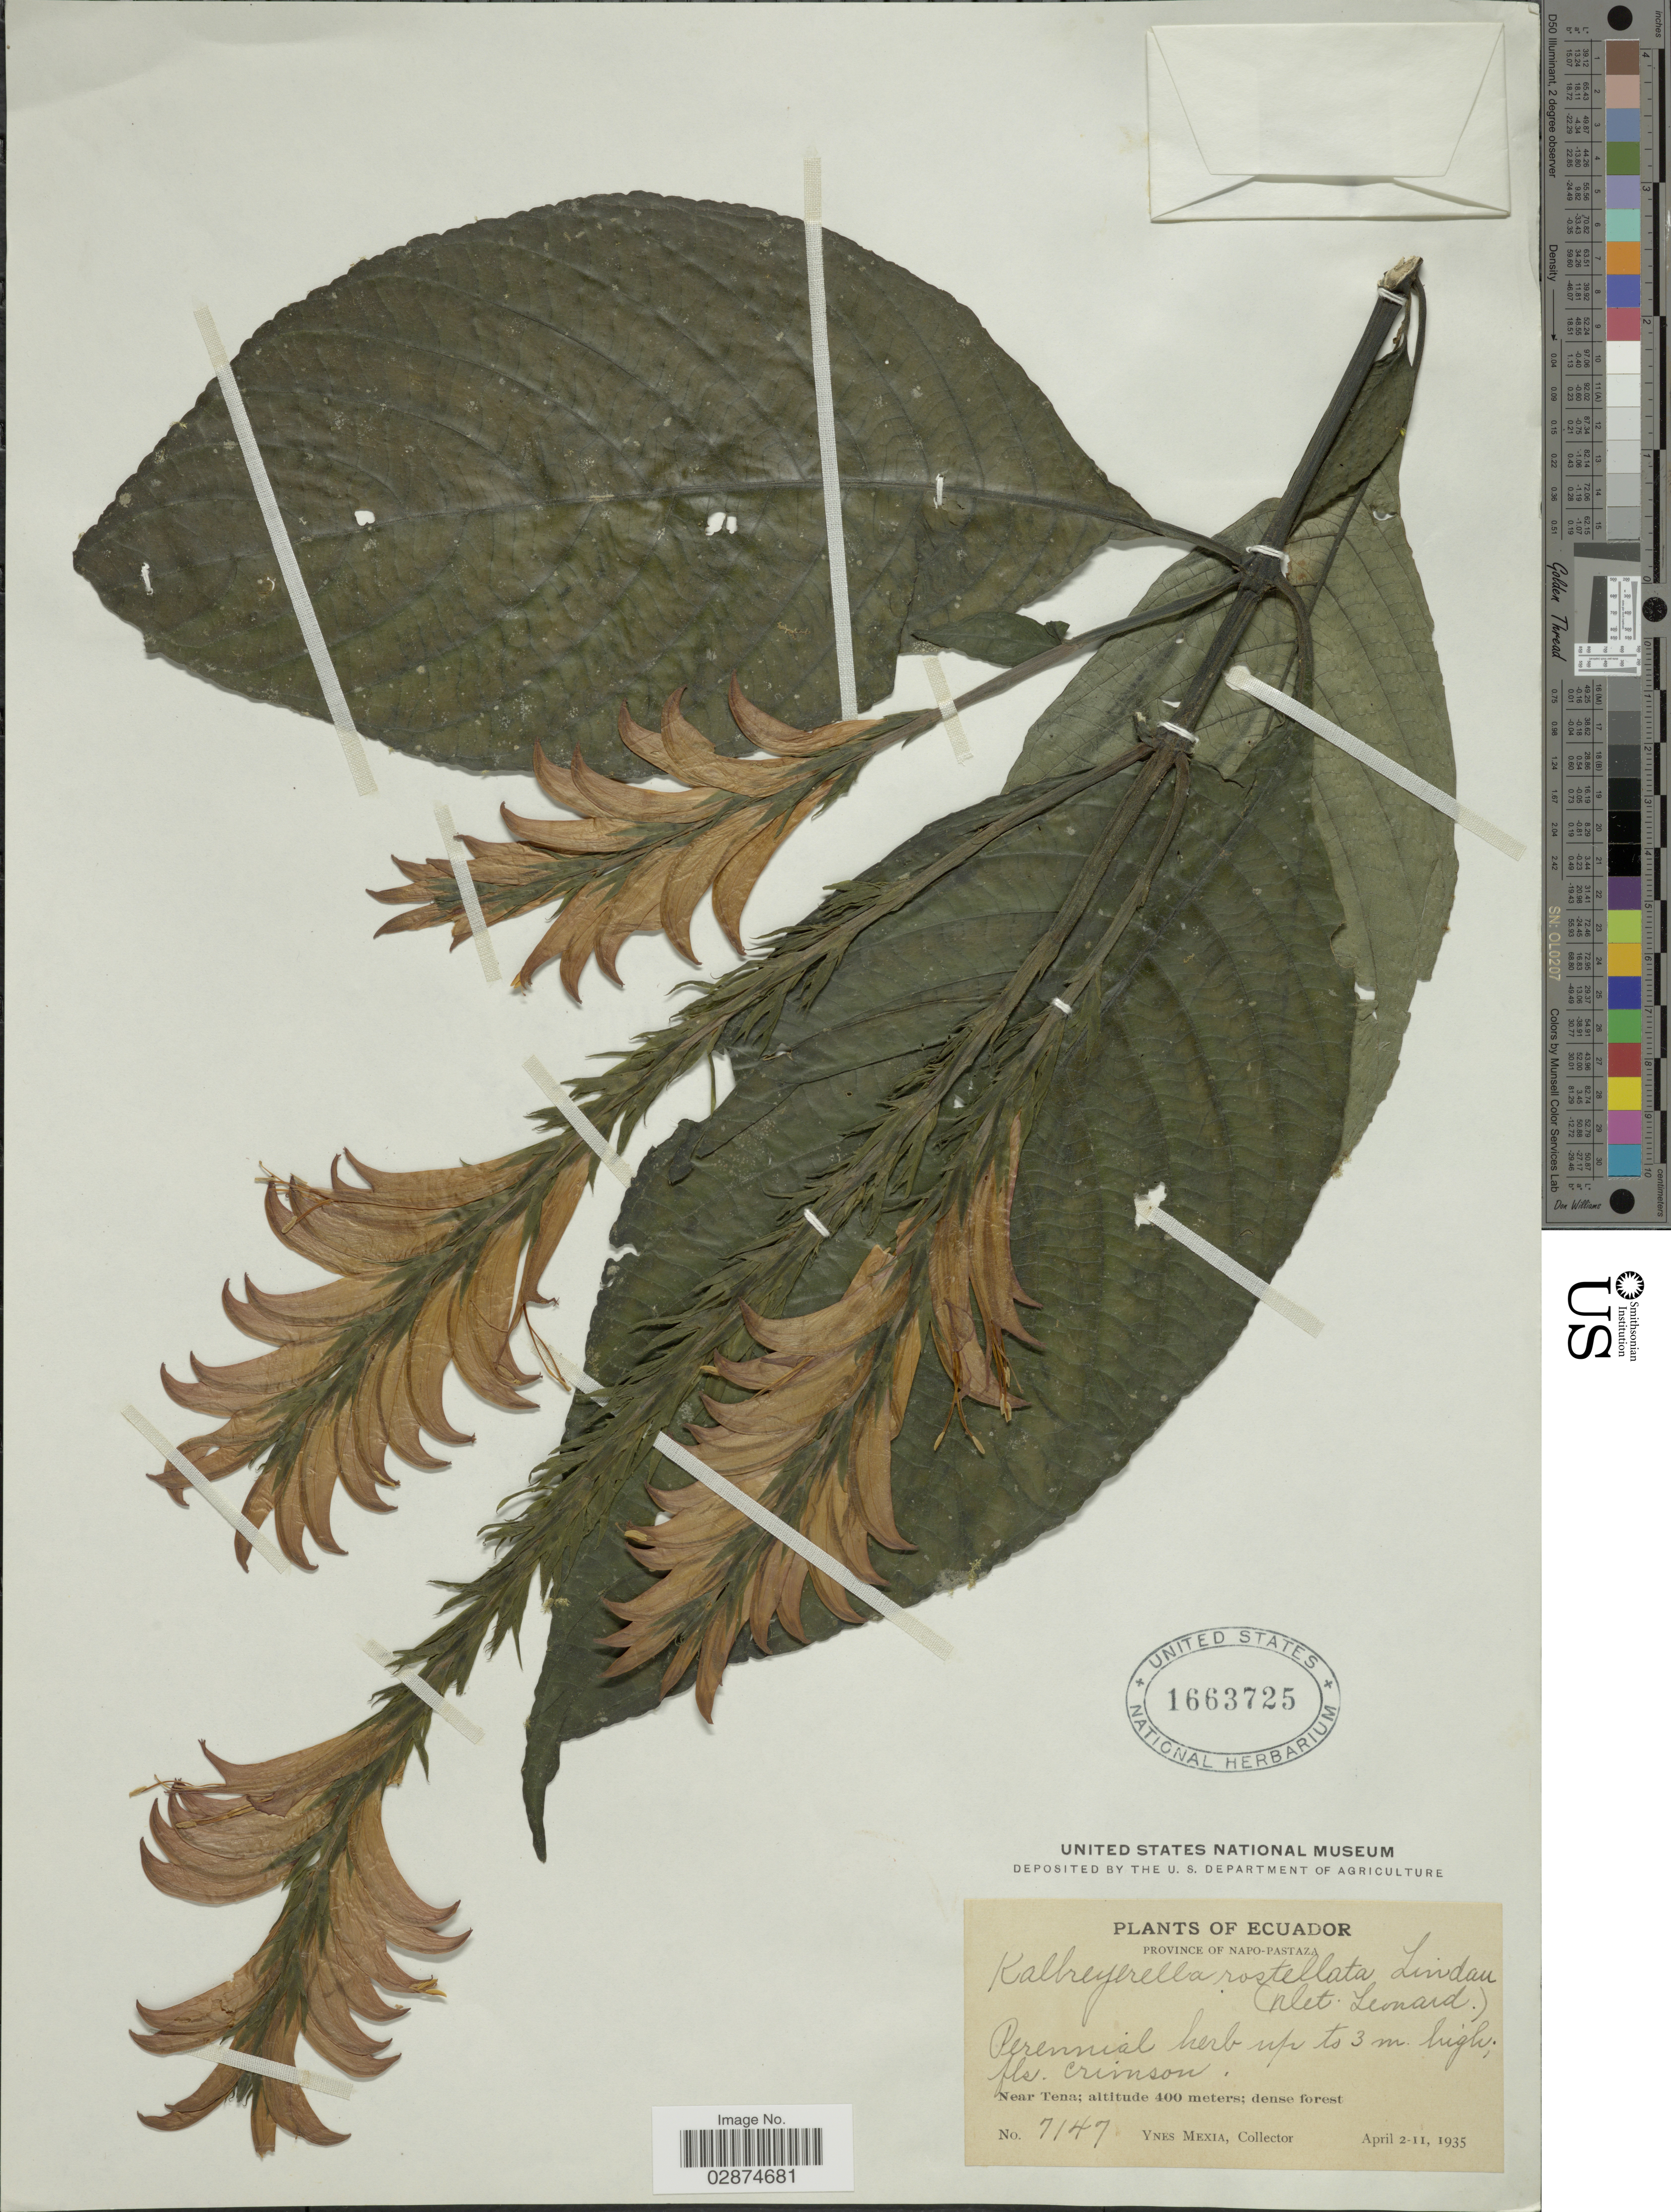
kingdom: Plantae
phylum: Tracheophyta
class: Magnoliopsida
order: Lamiales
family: Acanthaceae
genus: Kalbreyeriella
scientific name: Kalbreyeriella rostellata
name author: Lindau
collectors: Y. Mexia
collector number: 7147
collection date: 1935-04-02/1935-04-11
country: Ecuador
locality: Province of Napo-Pastaza. Near Tena.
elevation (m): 400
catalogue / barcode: US 1663725